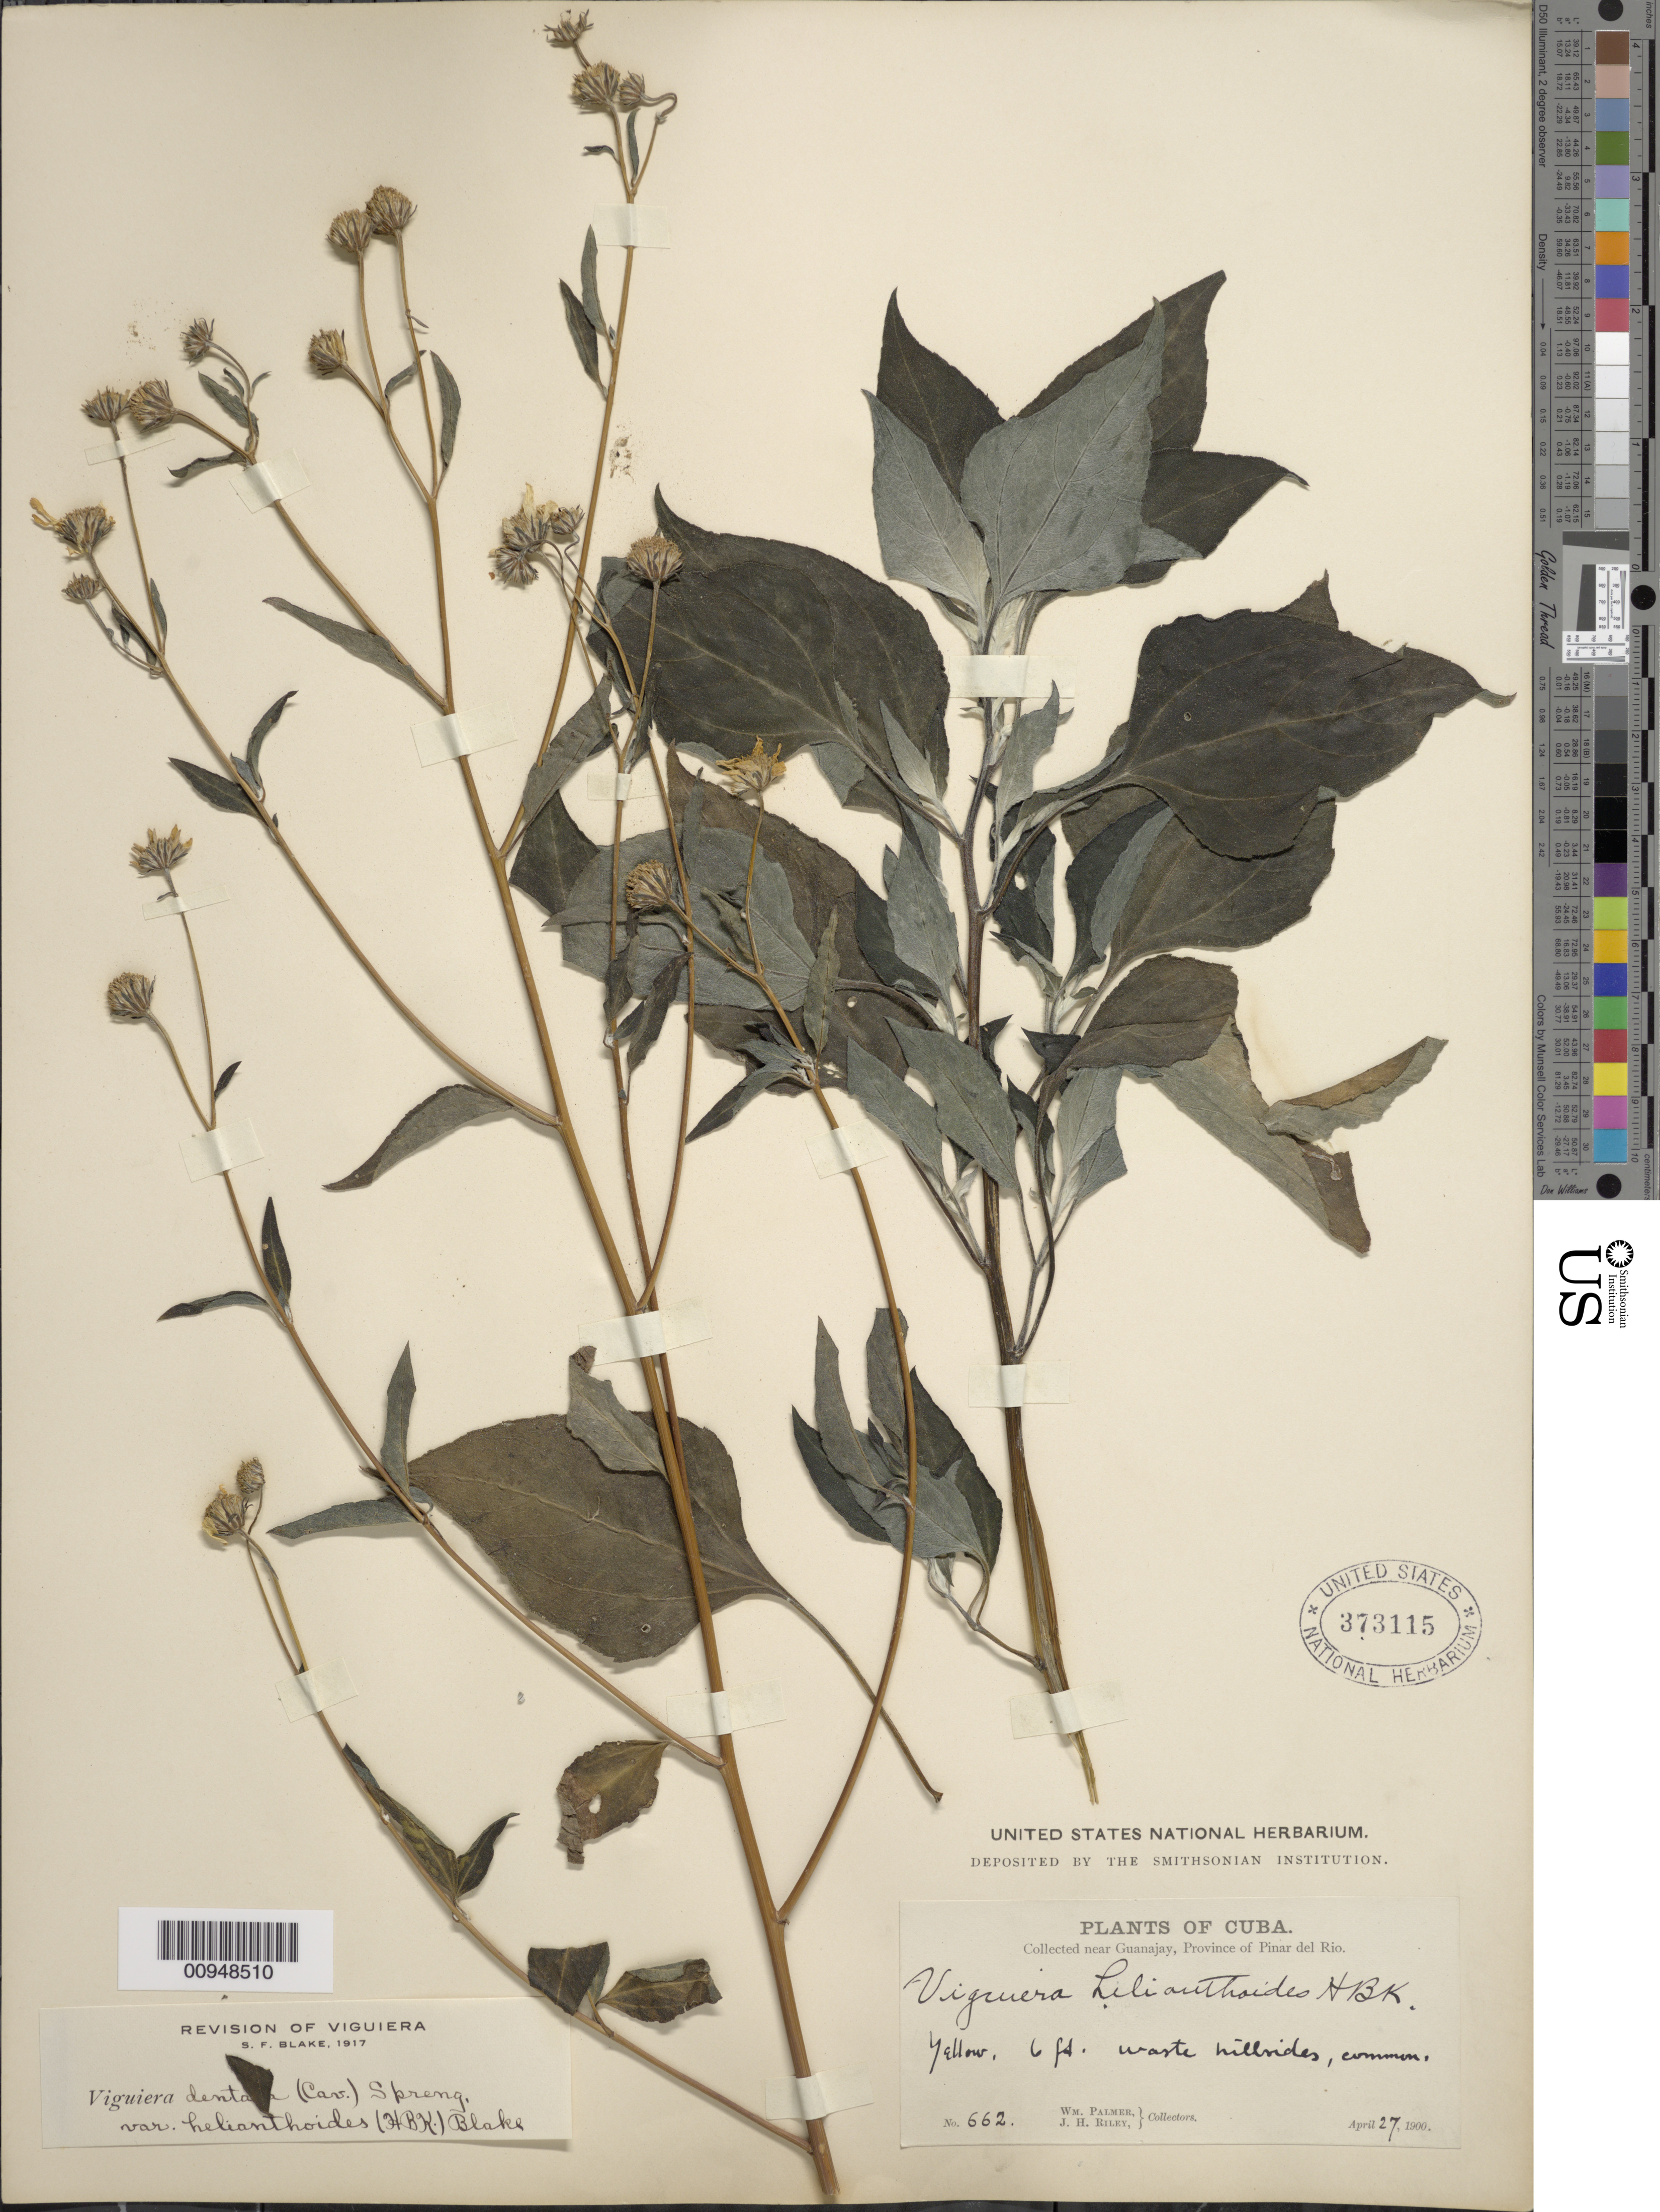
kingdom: Plantae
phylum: Tracheophyta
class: Magnoliopsida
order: Asterales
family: Asteraceae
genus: Viguiera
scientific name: Viguiera dentata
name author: (Cav.) Spreng.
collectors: W. Palmer & J. H. Riley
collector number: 662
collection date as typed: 27 Apr 1900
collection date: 1900-04-27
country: Cuba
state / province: Pinar del Rio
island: Cuba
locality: Near Guanajay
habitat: Waste hillsides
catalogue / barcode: US 373115